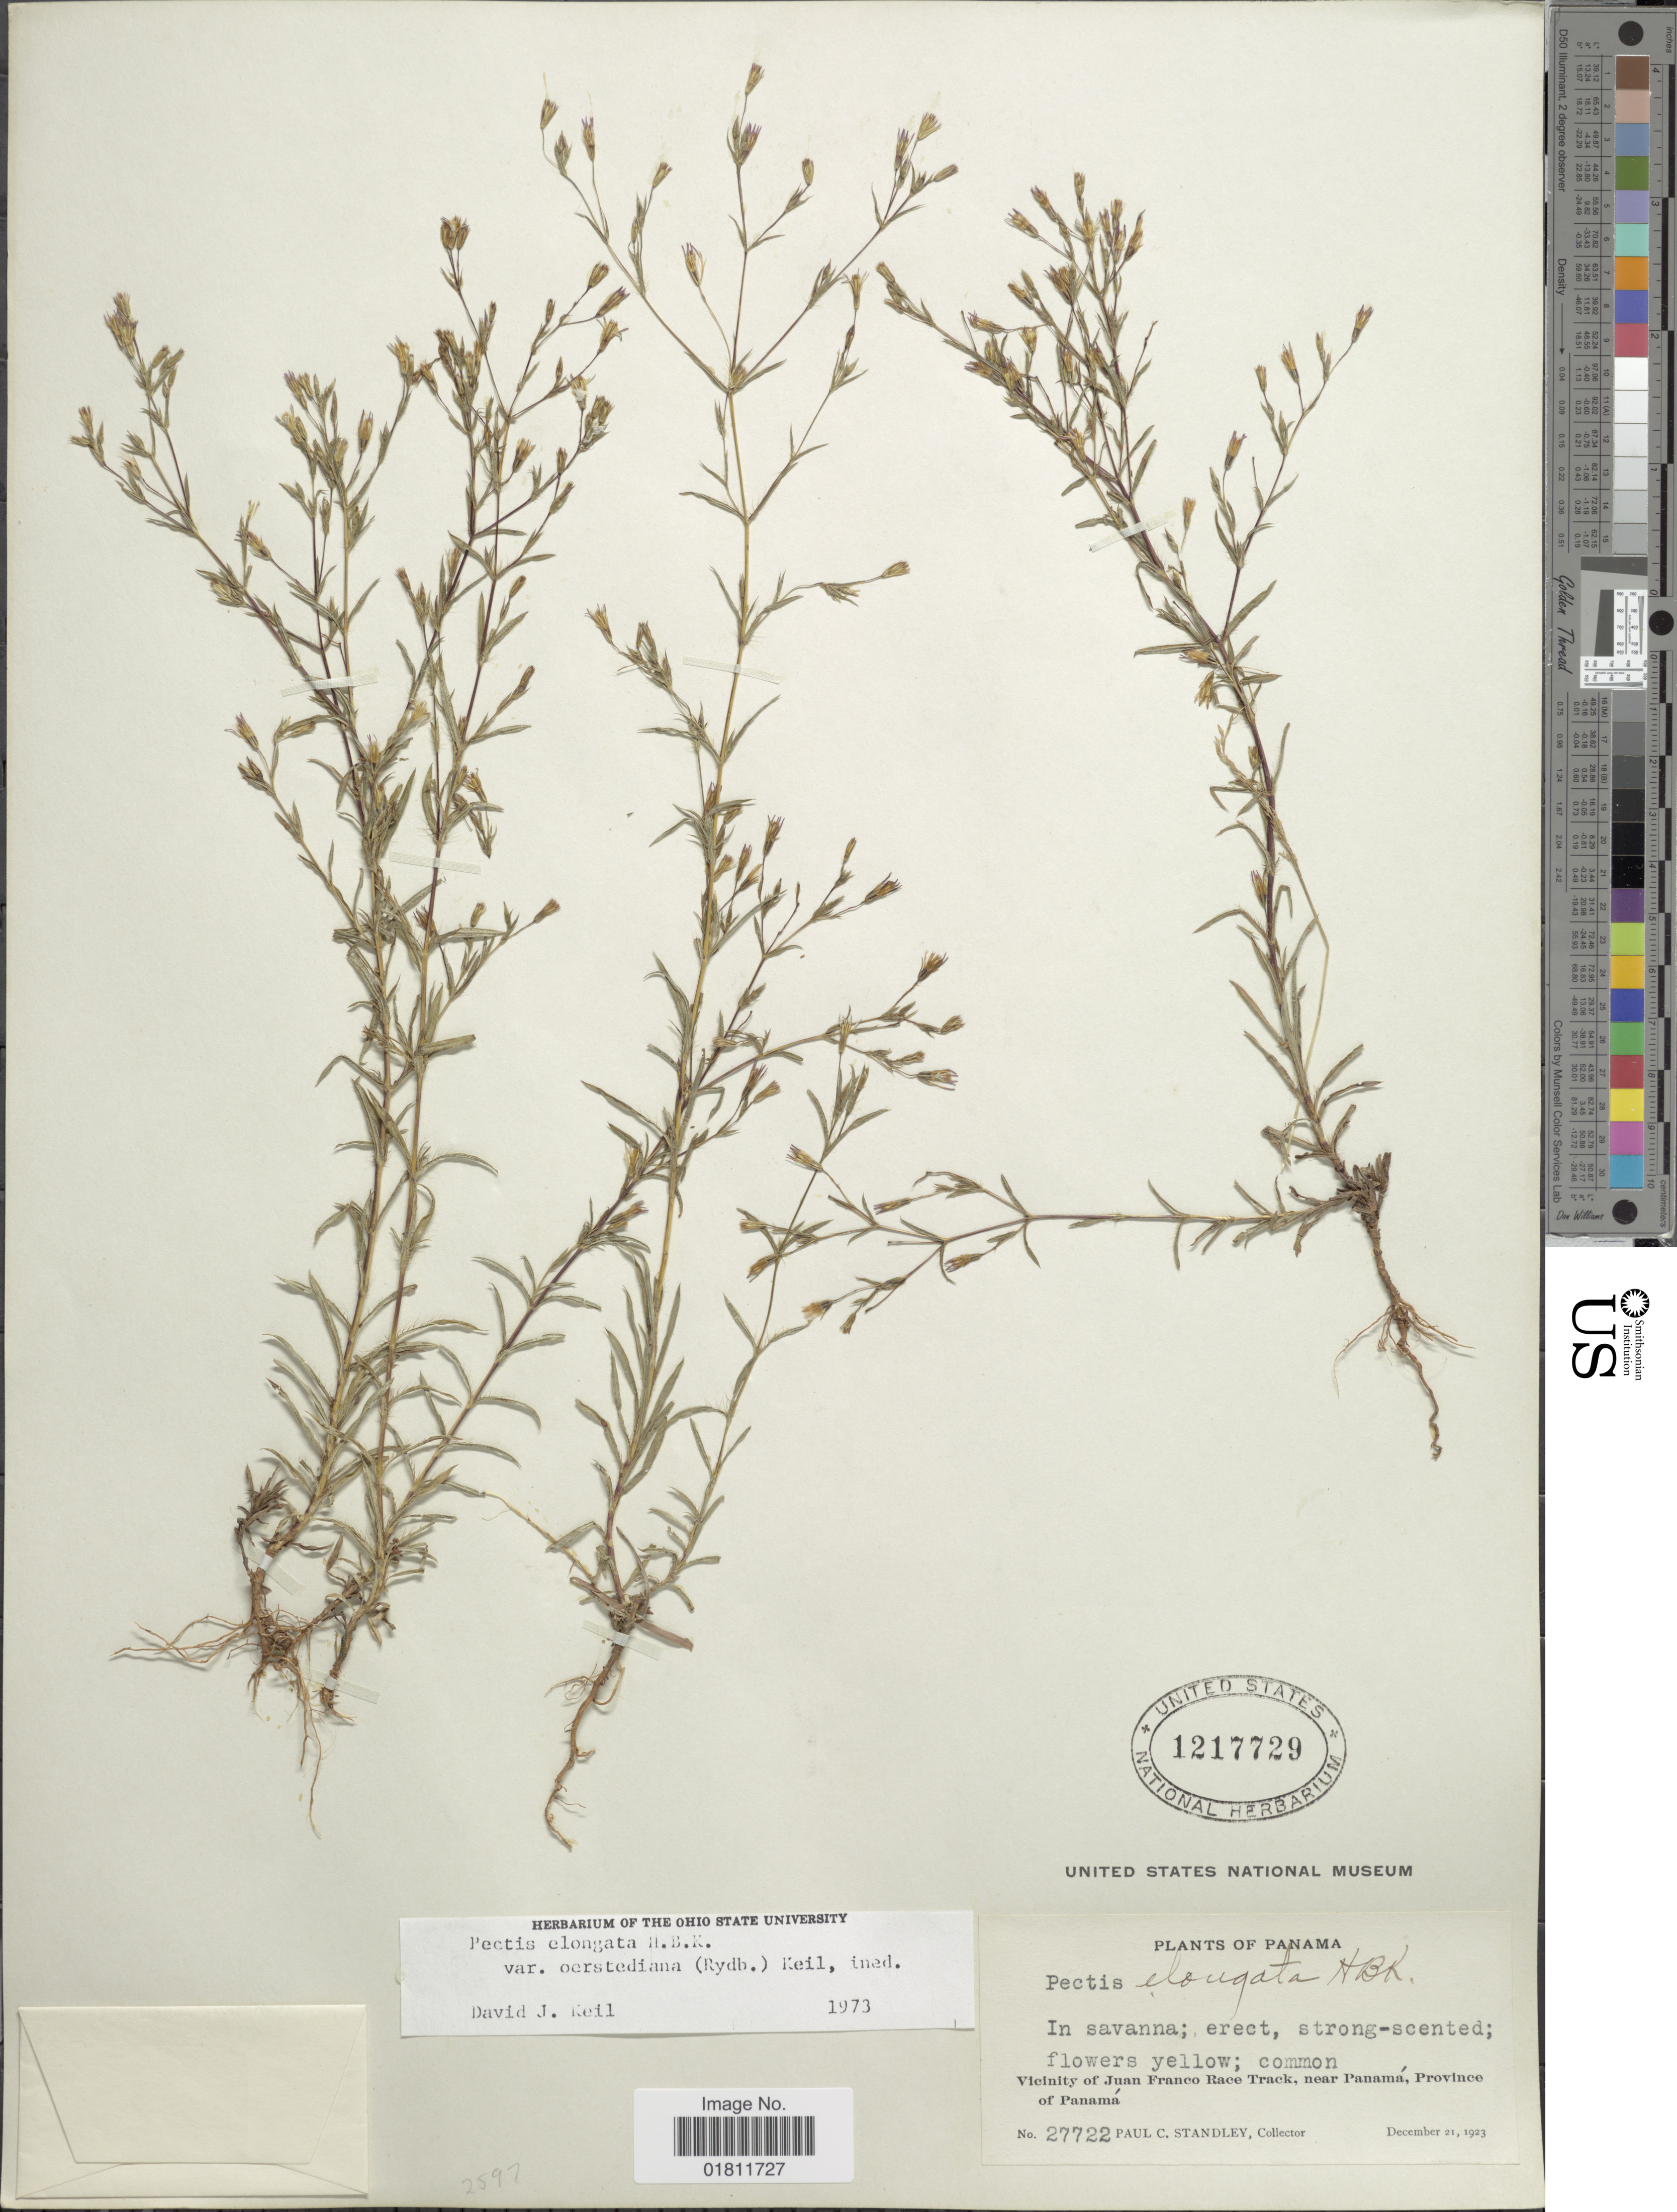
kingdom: Plantae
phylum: Tracheophyta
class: Magnoliopsida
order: Asterales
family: Asteraceae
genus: Pectis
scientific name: Pectis elongata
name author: Kunth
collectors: P. C. Standley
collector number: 27722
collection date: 1923-12-21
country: Panama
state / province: Panamá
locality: Vicinity of Juan Franco Race Track, Near Panama, Province. of Panama.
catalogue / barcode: US 1217729